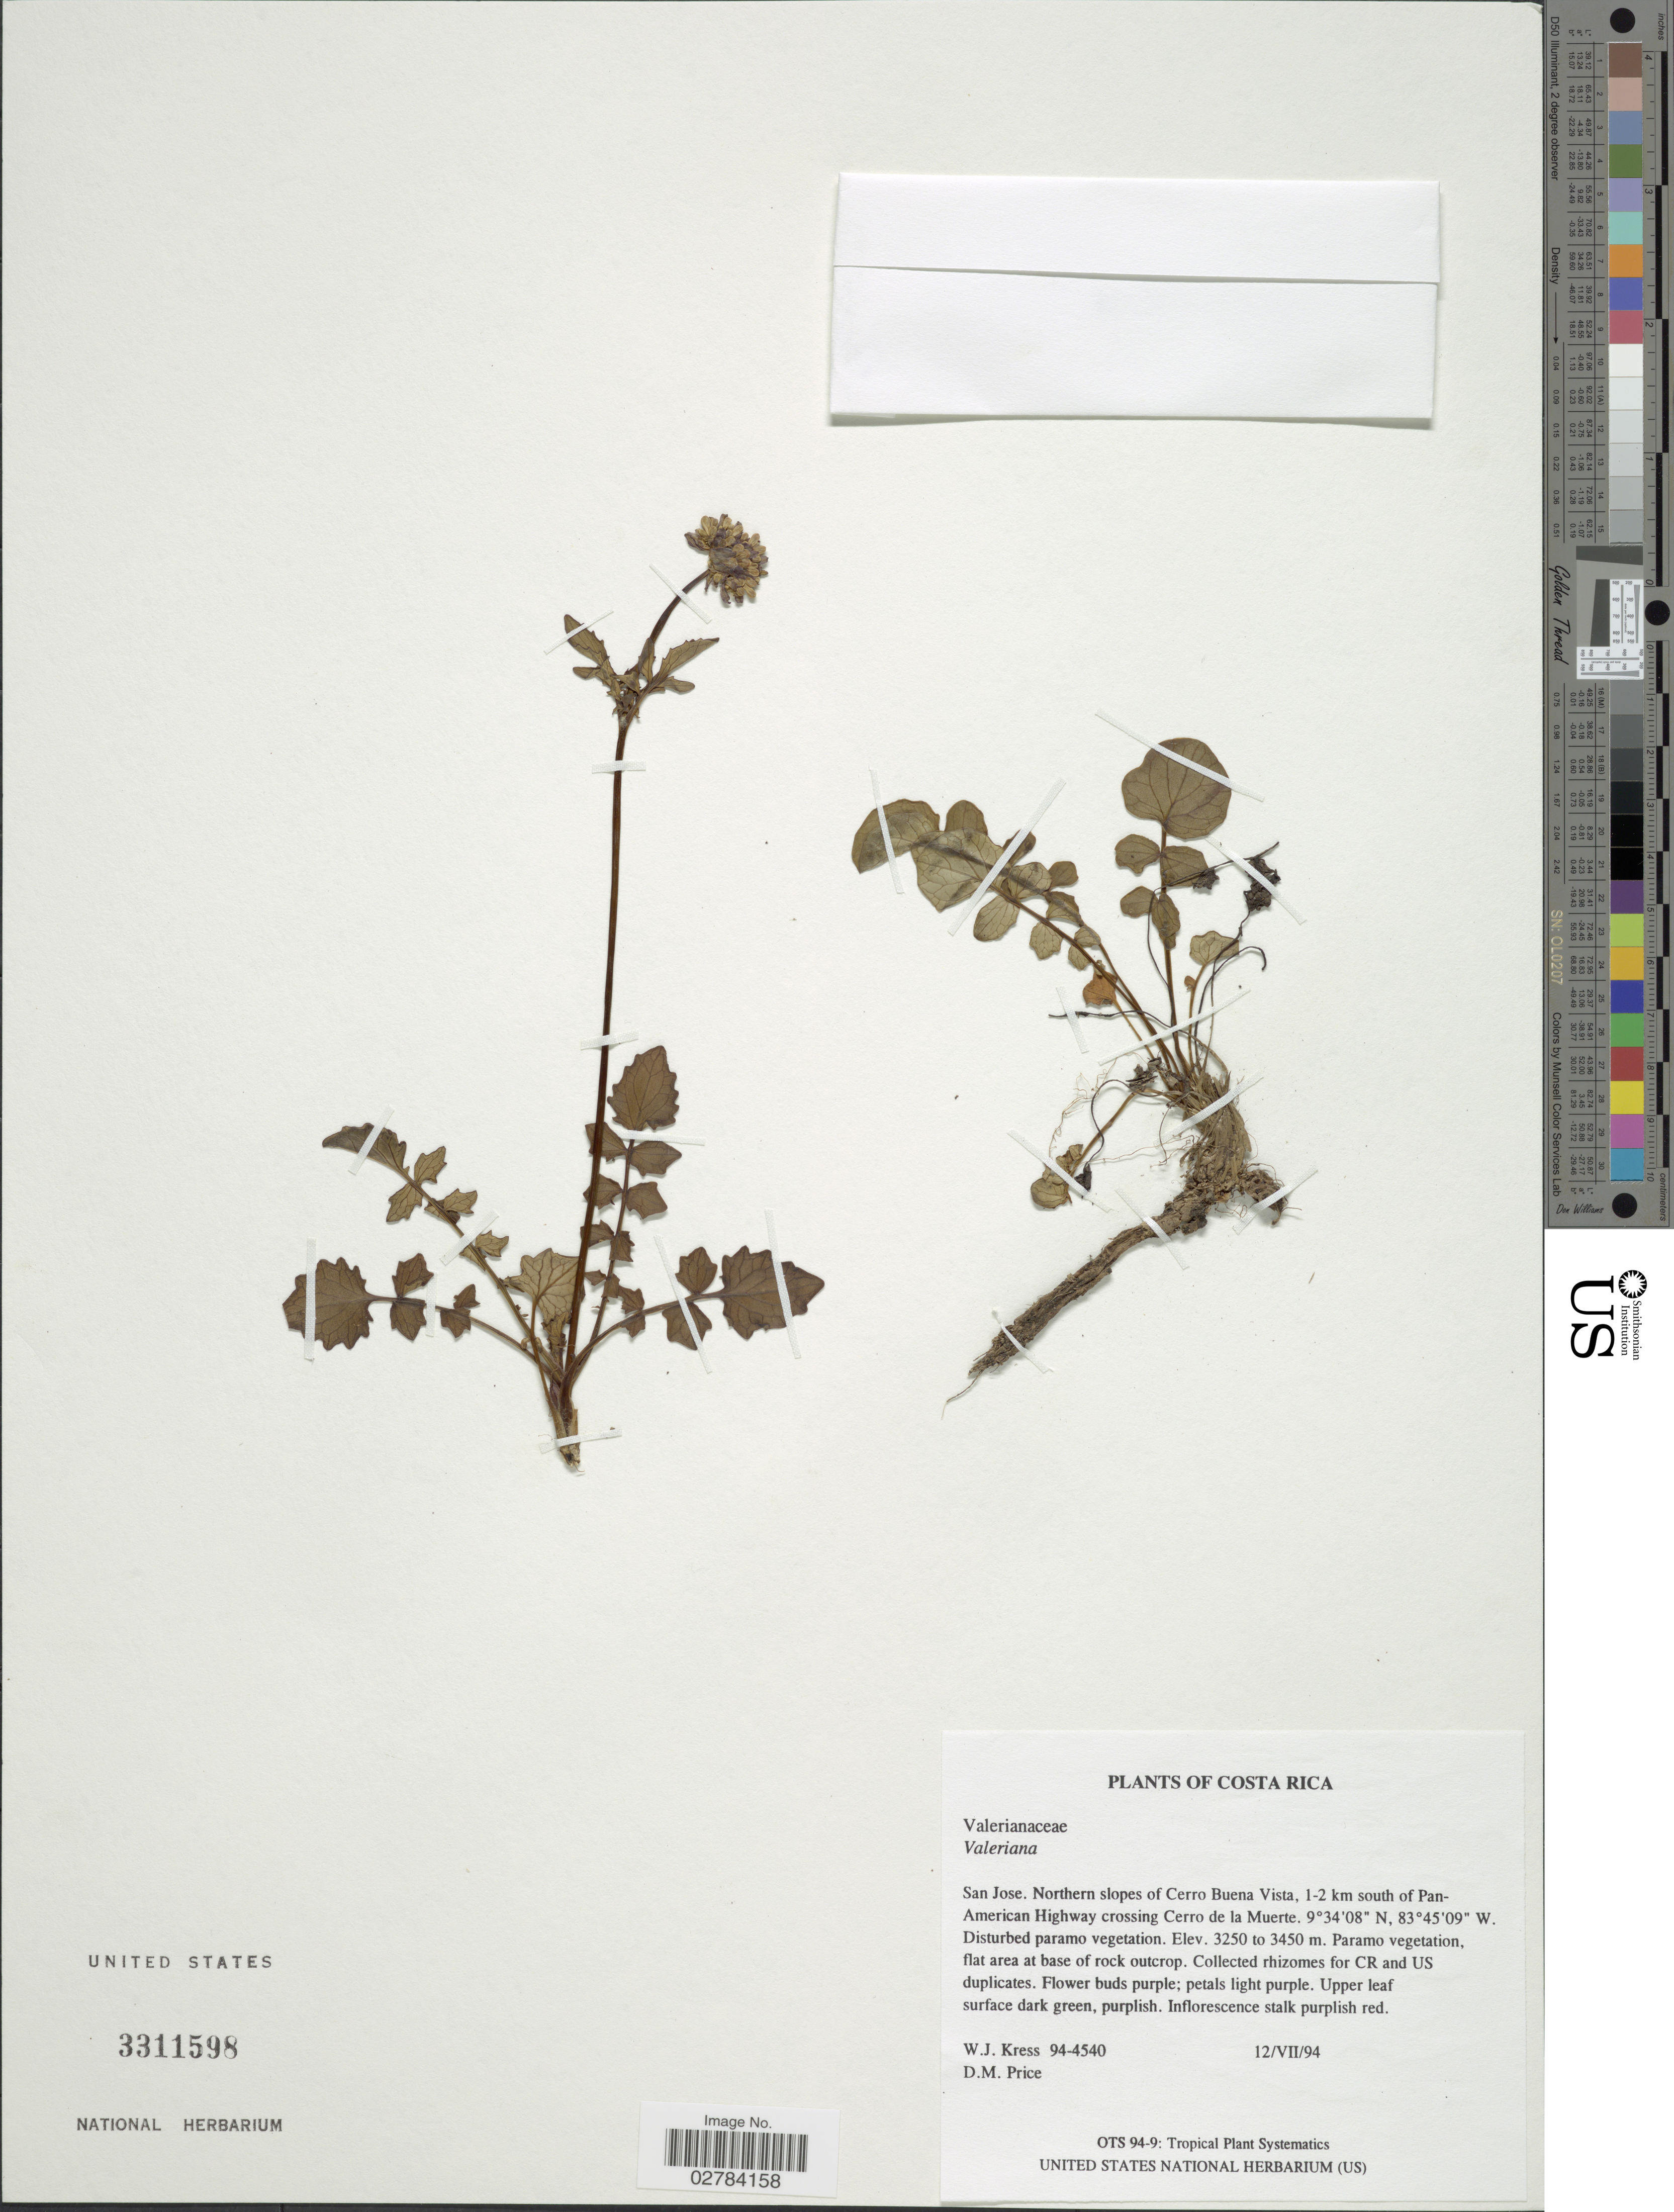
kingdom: Plantae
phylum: Tracheophyta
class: Magnoliopsida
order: Dipsacales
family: Caprifoliaceae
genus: Valeriana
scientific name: Valeriana sp.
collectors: W. J. Kress & D. M. Price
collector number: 94-4540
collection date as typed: Transcribed d/m/y: 12/7/94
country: Costa Rica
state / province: San José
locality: Northern slopes of Cerro Buena Vista, 1-2 km south of Pan-American Highway crossing Cerro de la Muerte.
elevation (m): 3250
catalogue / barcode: US 3311598